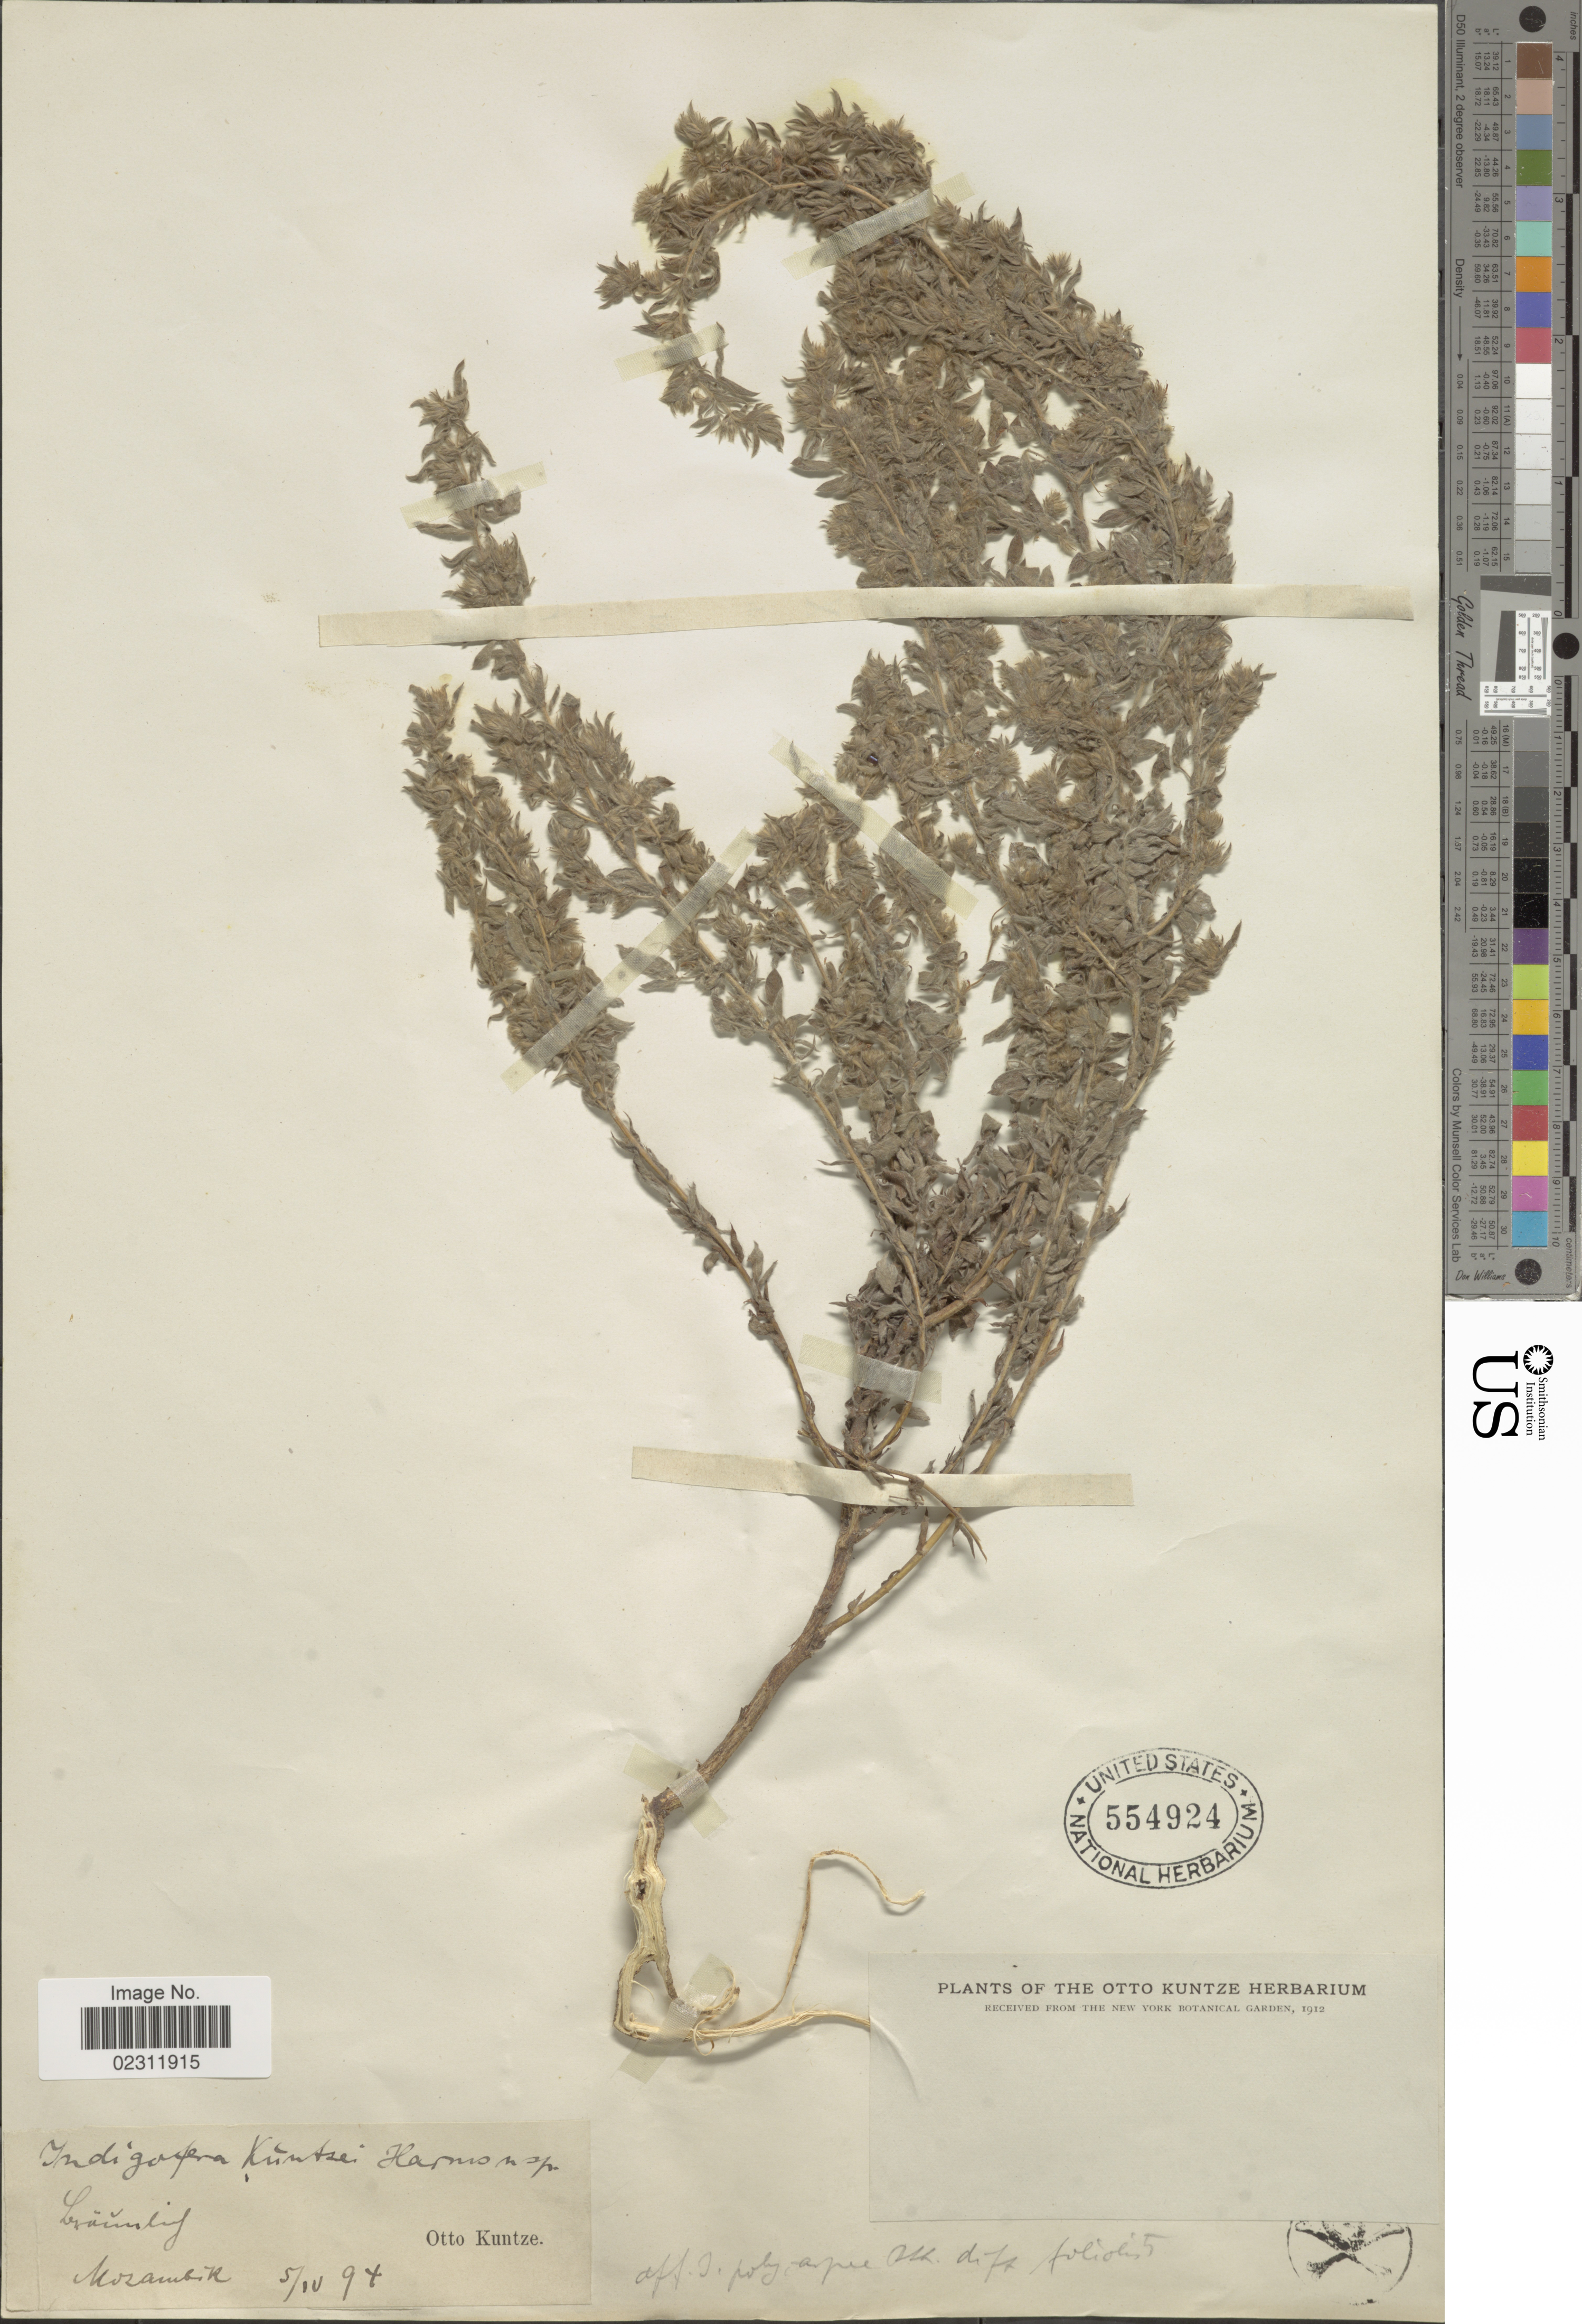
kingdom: Plantae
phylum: Tracheophyta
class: Magnoliopsida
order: Fabales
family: Fabaceae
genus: Indigofera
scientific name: Indigofera kuntzei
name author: Harms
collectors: C.E.O. Kuntze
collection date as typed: Transcribed d/m/y: 5/4/94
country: Mozambique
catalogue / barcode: US 554924